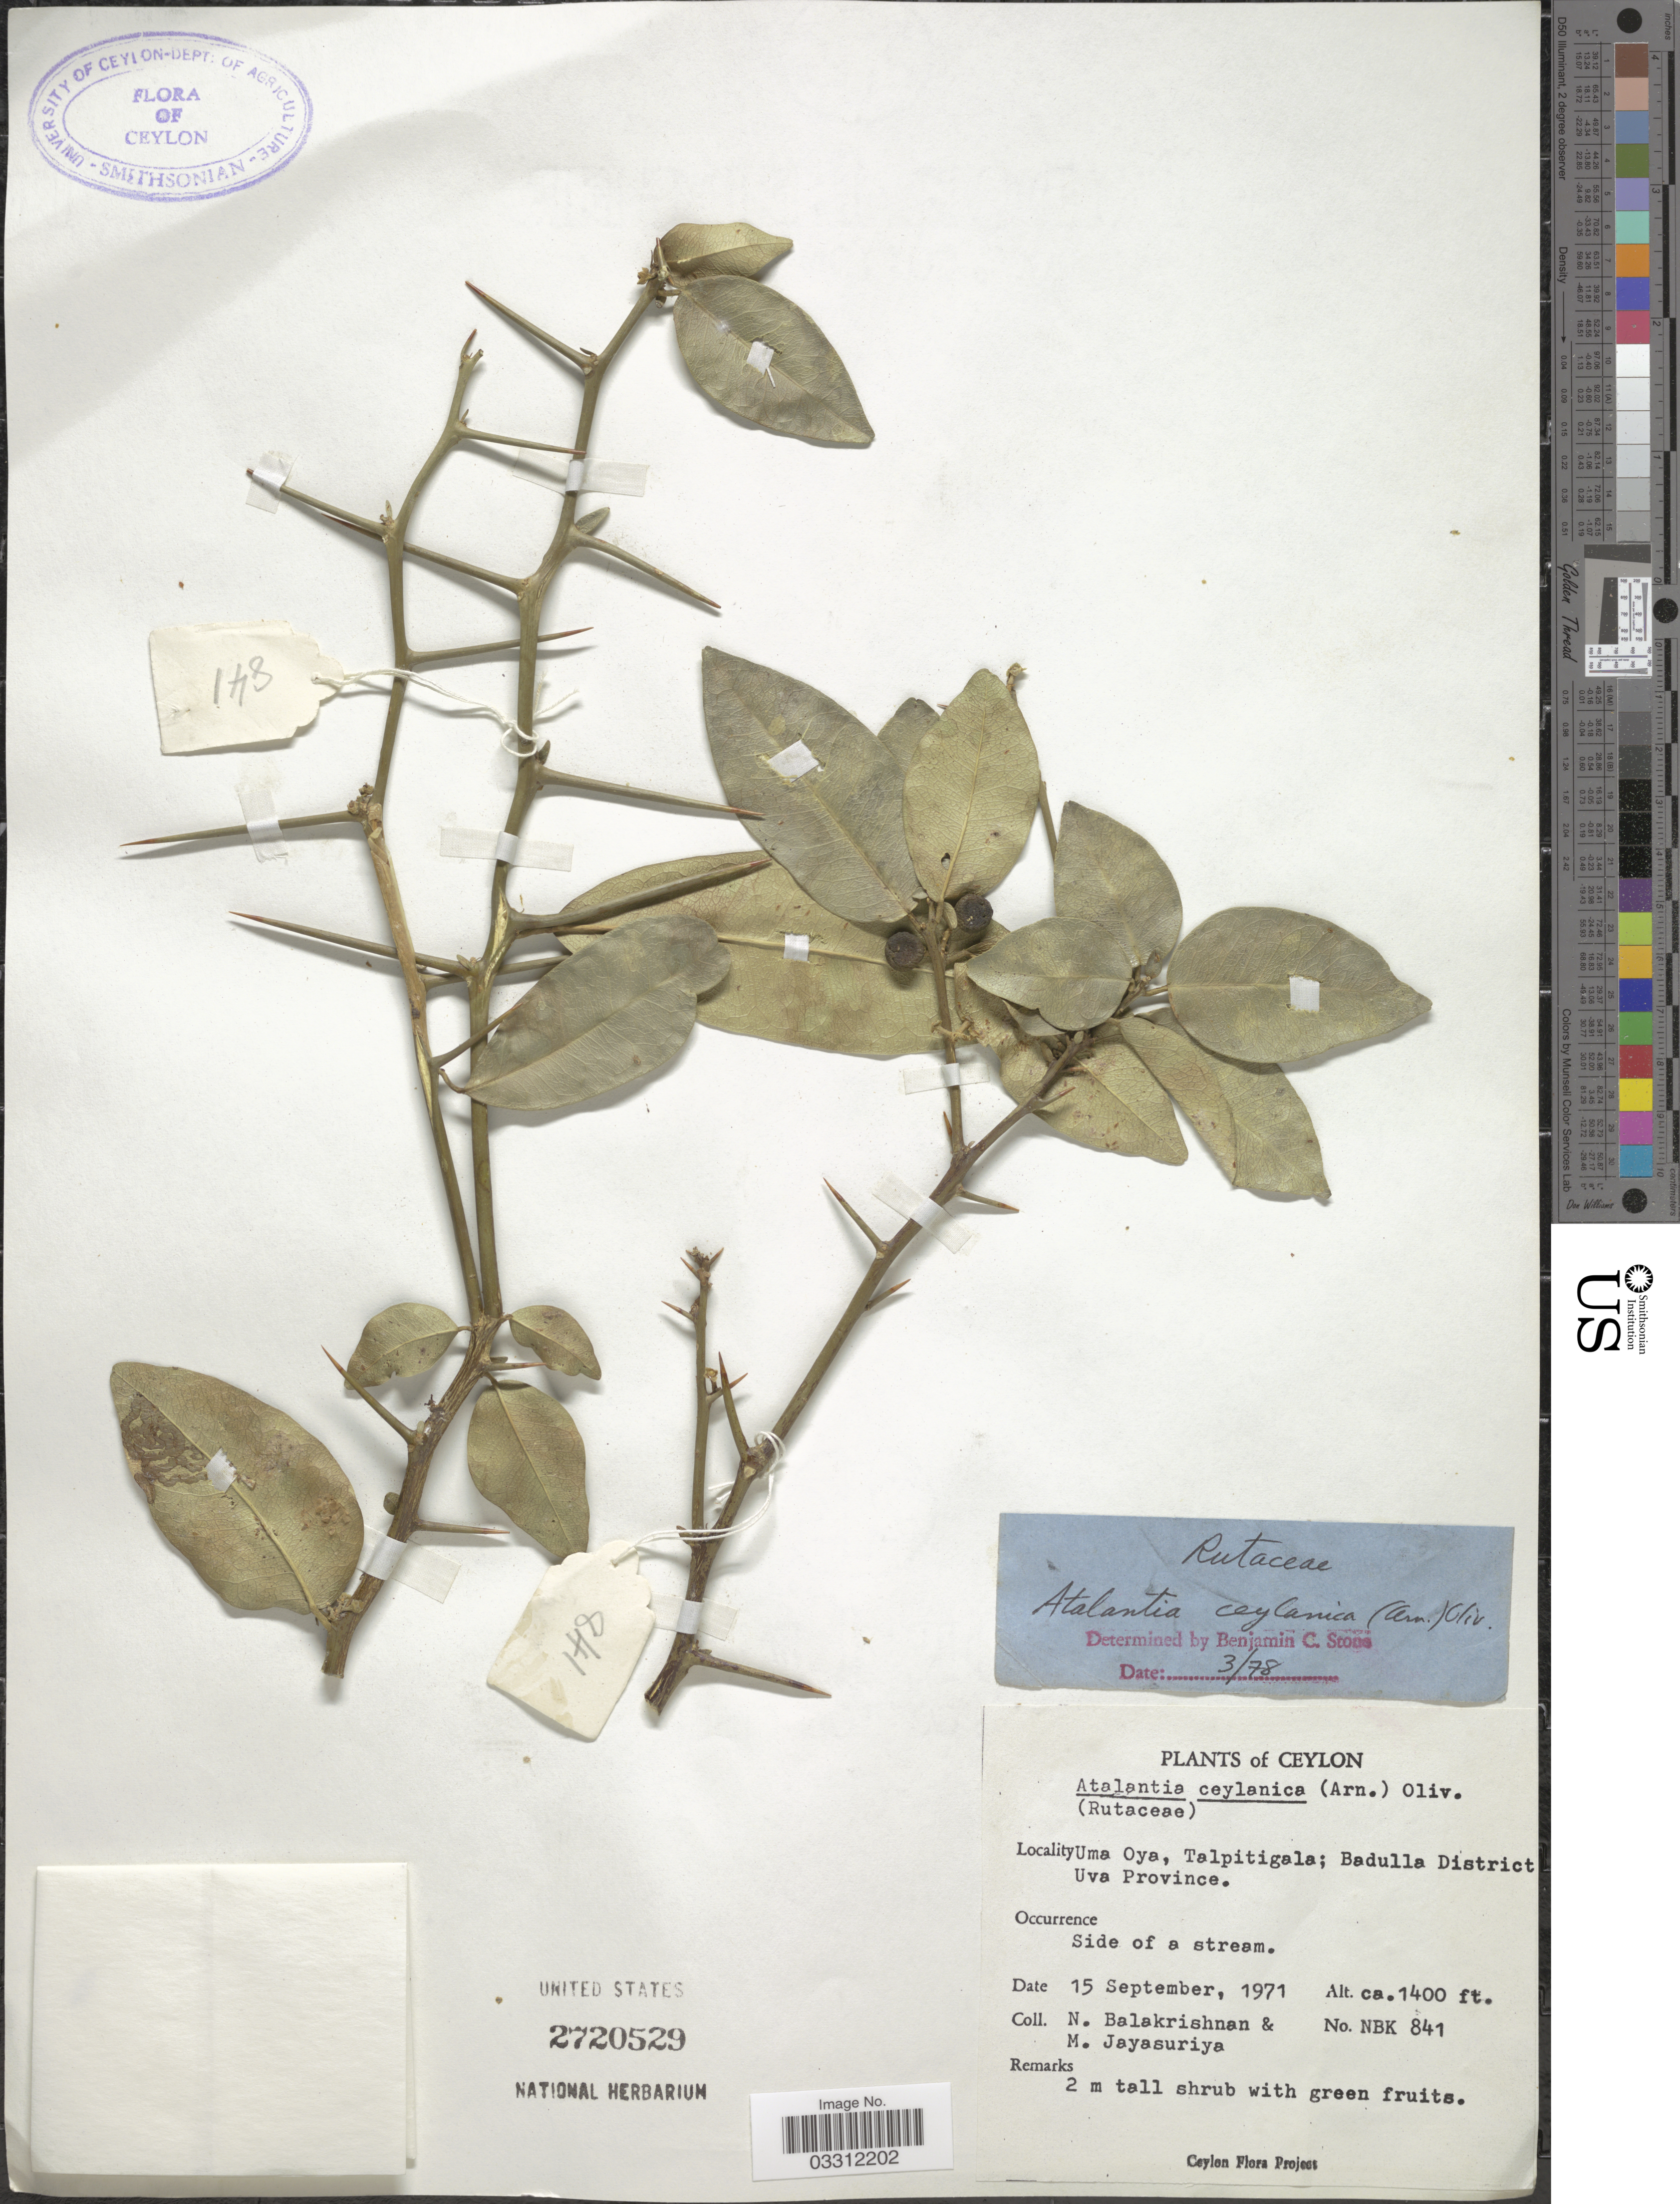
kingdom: Plantae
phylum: Tracheophyta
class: Magnoliopsida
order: Sapindales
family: Rutaceae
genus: Atalantia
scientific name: Atalantia ceylanica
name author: (Arn.) Oliv.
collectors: N. Balakrishnan & M. Jayasuriya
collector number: NBK841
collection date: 1971-09-15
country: Sri Lanka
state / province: Uva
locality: Ceylon, Uma Oya, Talpitigala; Badulla District.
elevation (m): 427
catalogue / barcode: US 2720529